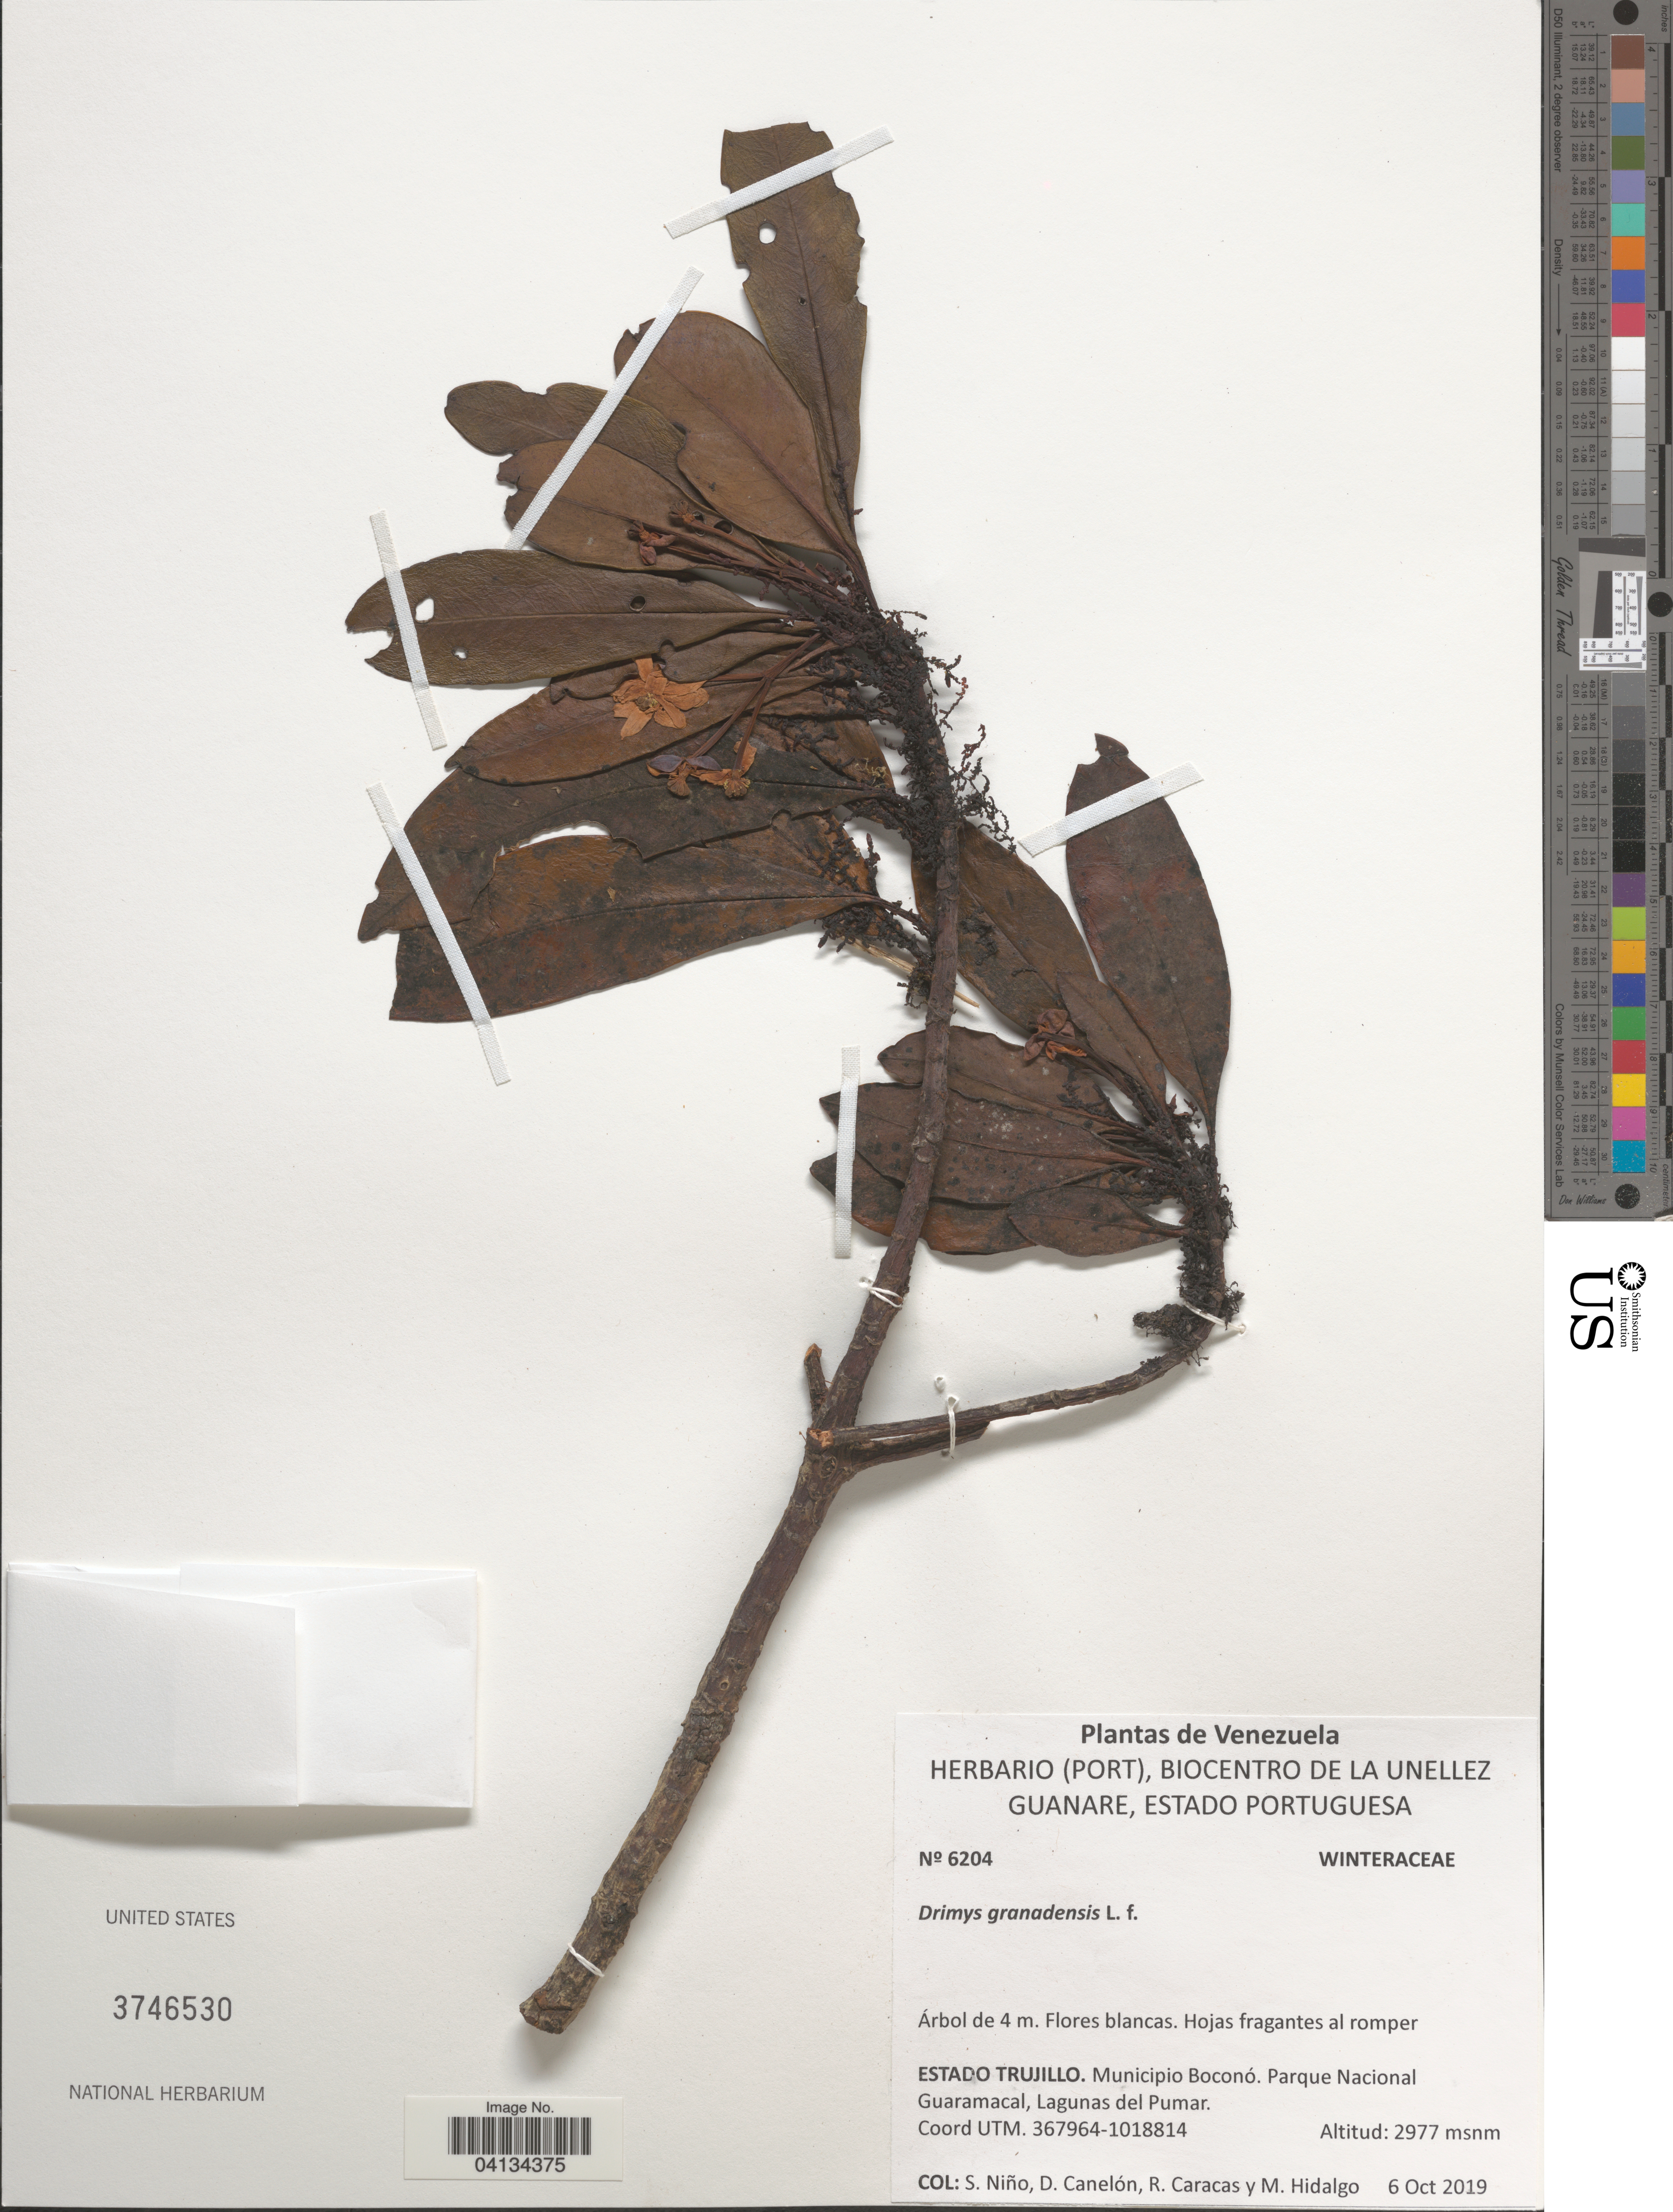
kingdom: Plantae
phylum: Tracheophyta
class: Magnoliopsida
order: Canellales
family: Winteraceae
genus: Drimys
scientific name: Drimys granadensis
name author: L. f.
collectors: S. M. Niño, D. Canelón, R. Caracas & M. Hidalgo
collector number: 6204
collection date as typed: Transcribed d/m/y: 6/10/2019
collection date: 2019-10-06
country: Venezuela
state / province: Trujillo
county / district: Boconó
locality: Parque Nacional Guaramacal, Lagunas del Pumar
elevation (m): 2977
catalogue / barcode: US 3746530